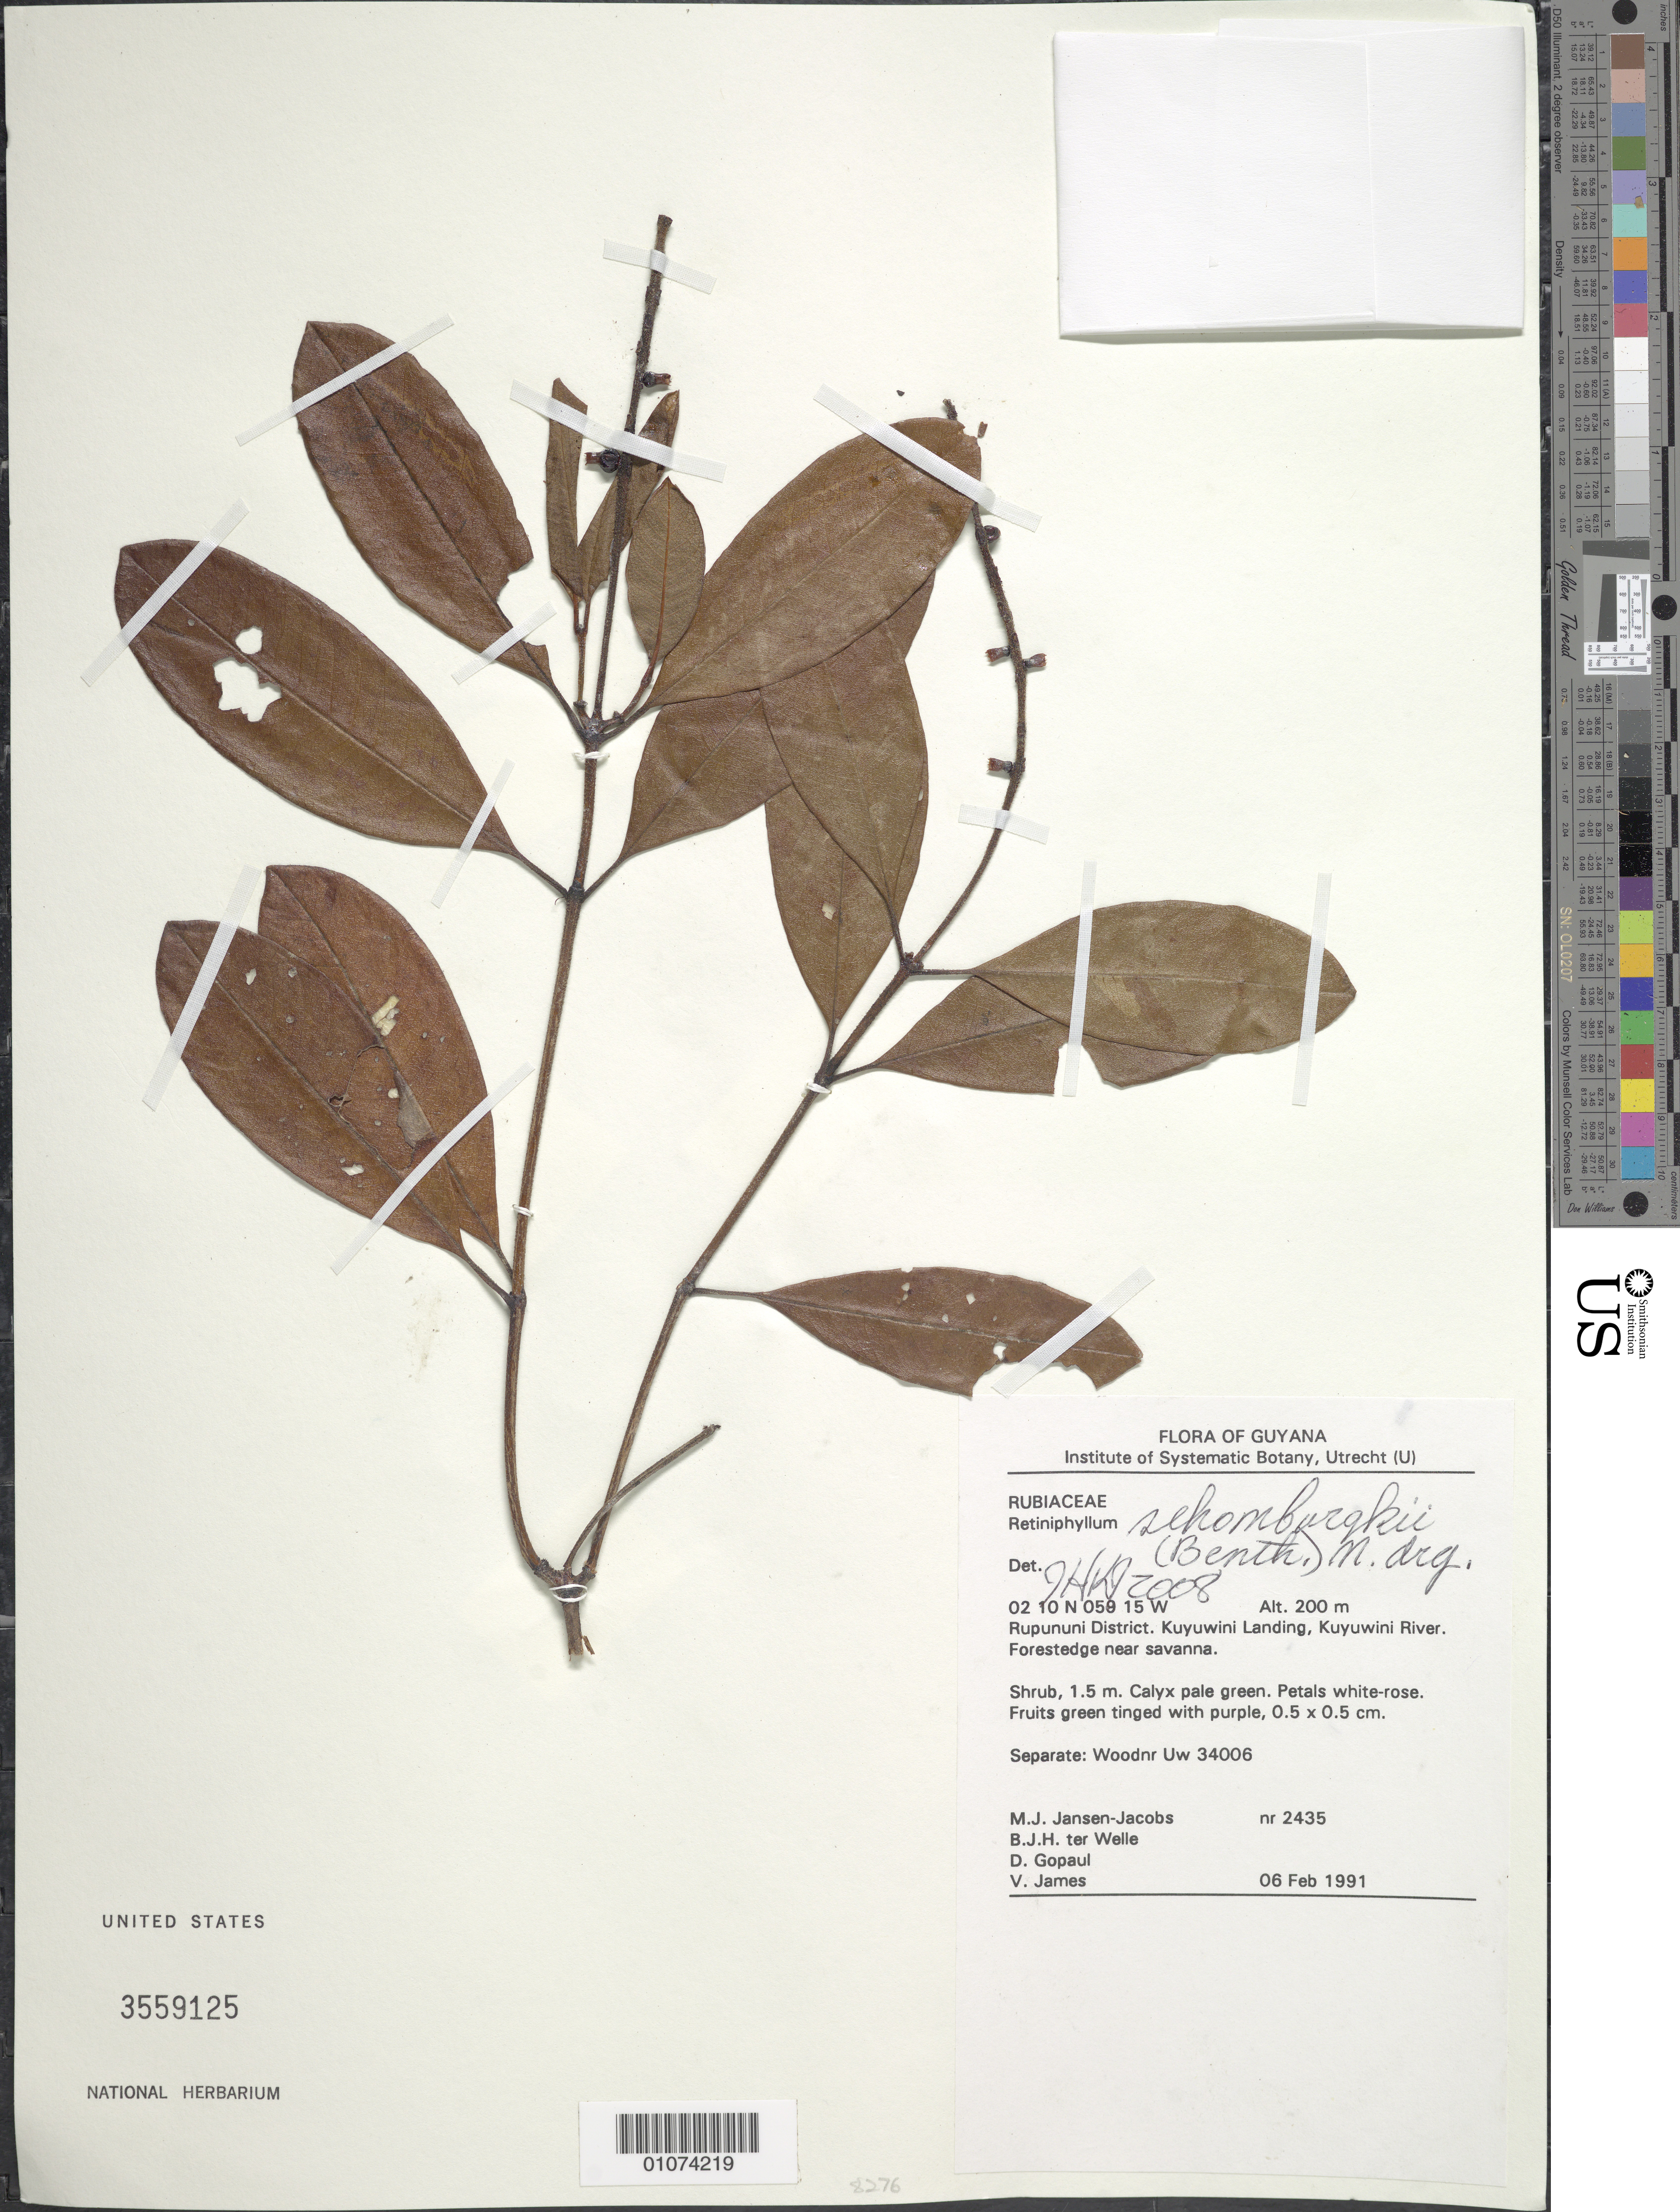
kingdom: Plantae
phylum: Tracheophyta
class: Magnoliopsida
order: Gentianales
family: Rubiaceae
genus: Retiniphyllum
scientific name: Retiniphyllum schomburgkii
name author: (Benth.) Müll. Arg.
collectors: M. J. Jansen-Jacobs, B. Welle, D. Gopaul & V. James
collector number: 2435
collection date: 1991-02-06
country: Guyana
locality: Rupununi District. Kuyuwini Landing, Kuyuwini River. Forestedge near savanna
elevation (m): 200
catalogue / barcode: US 3559125